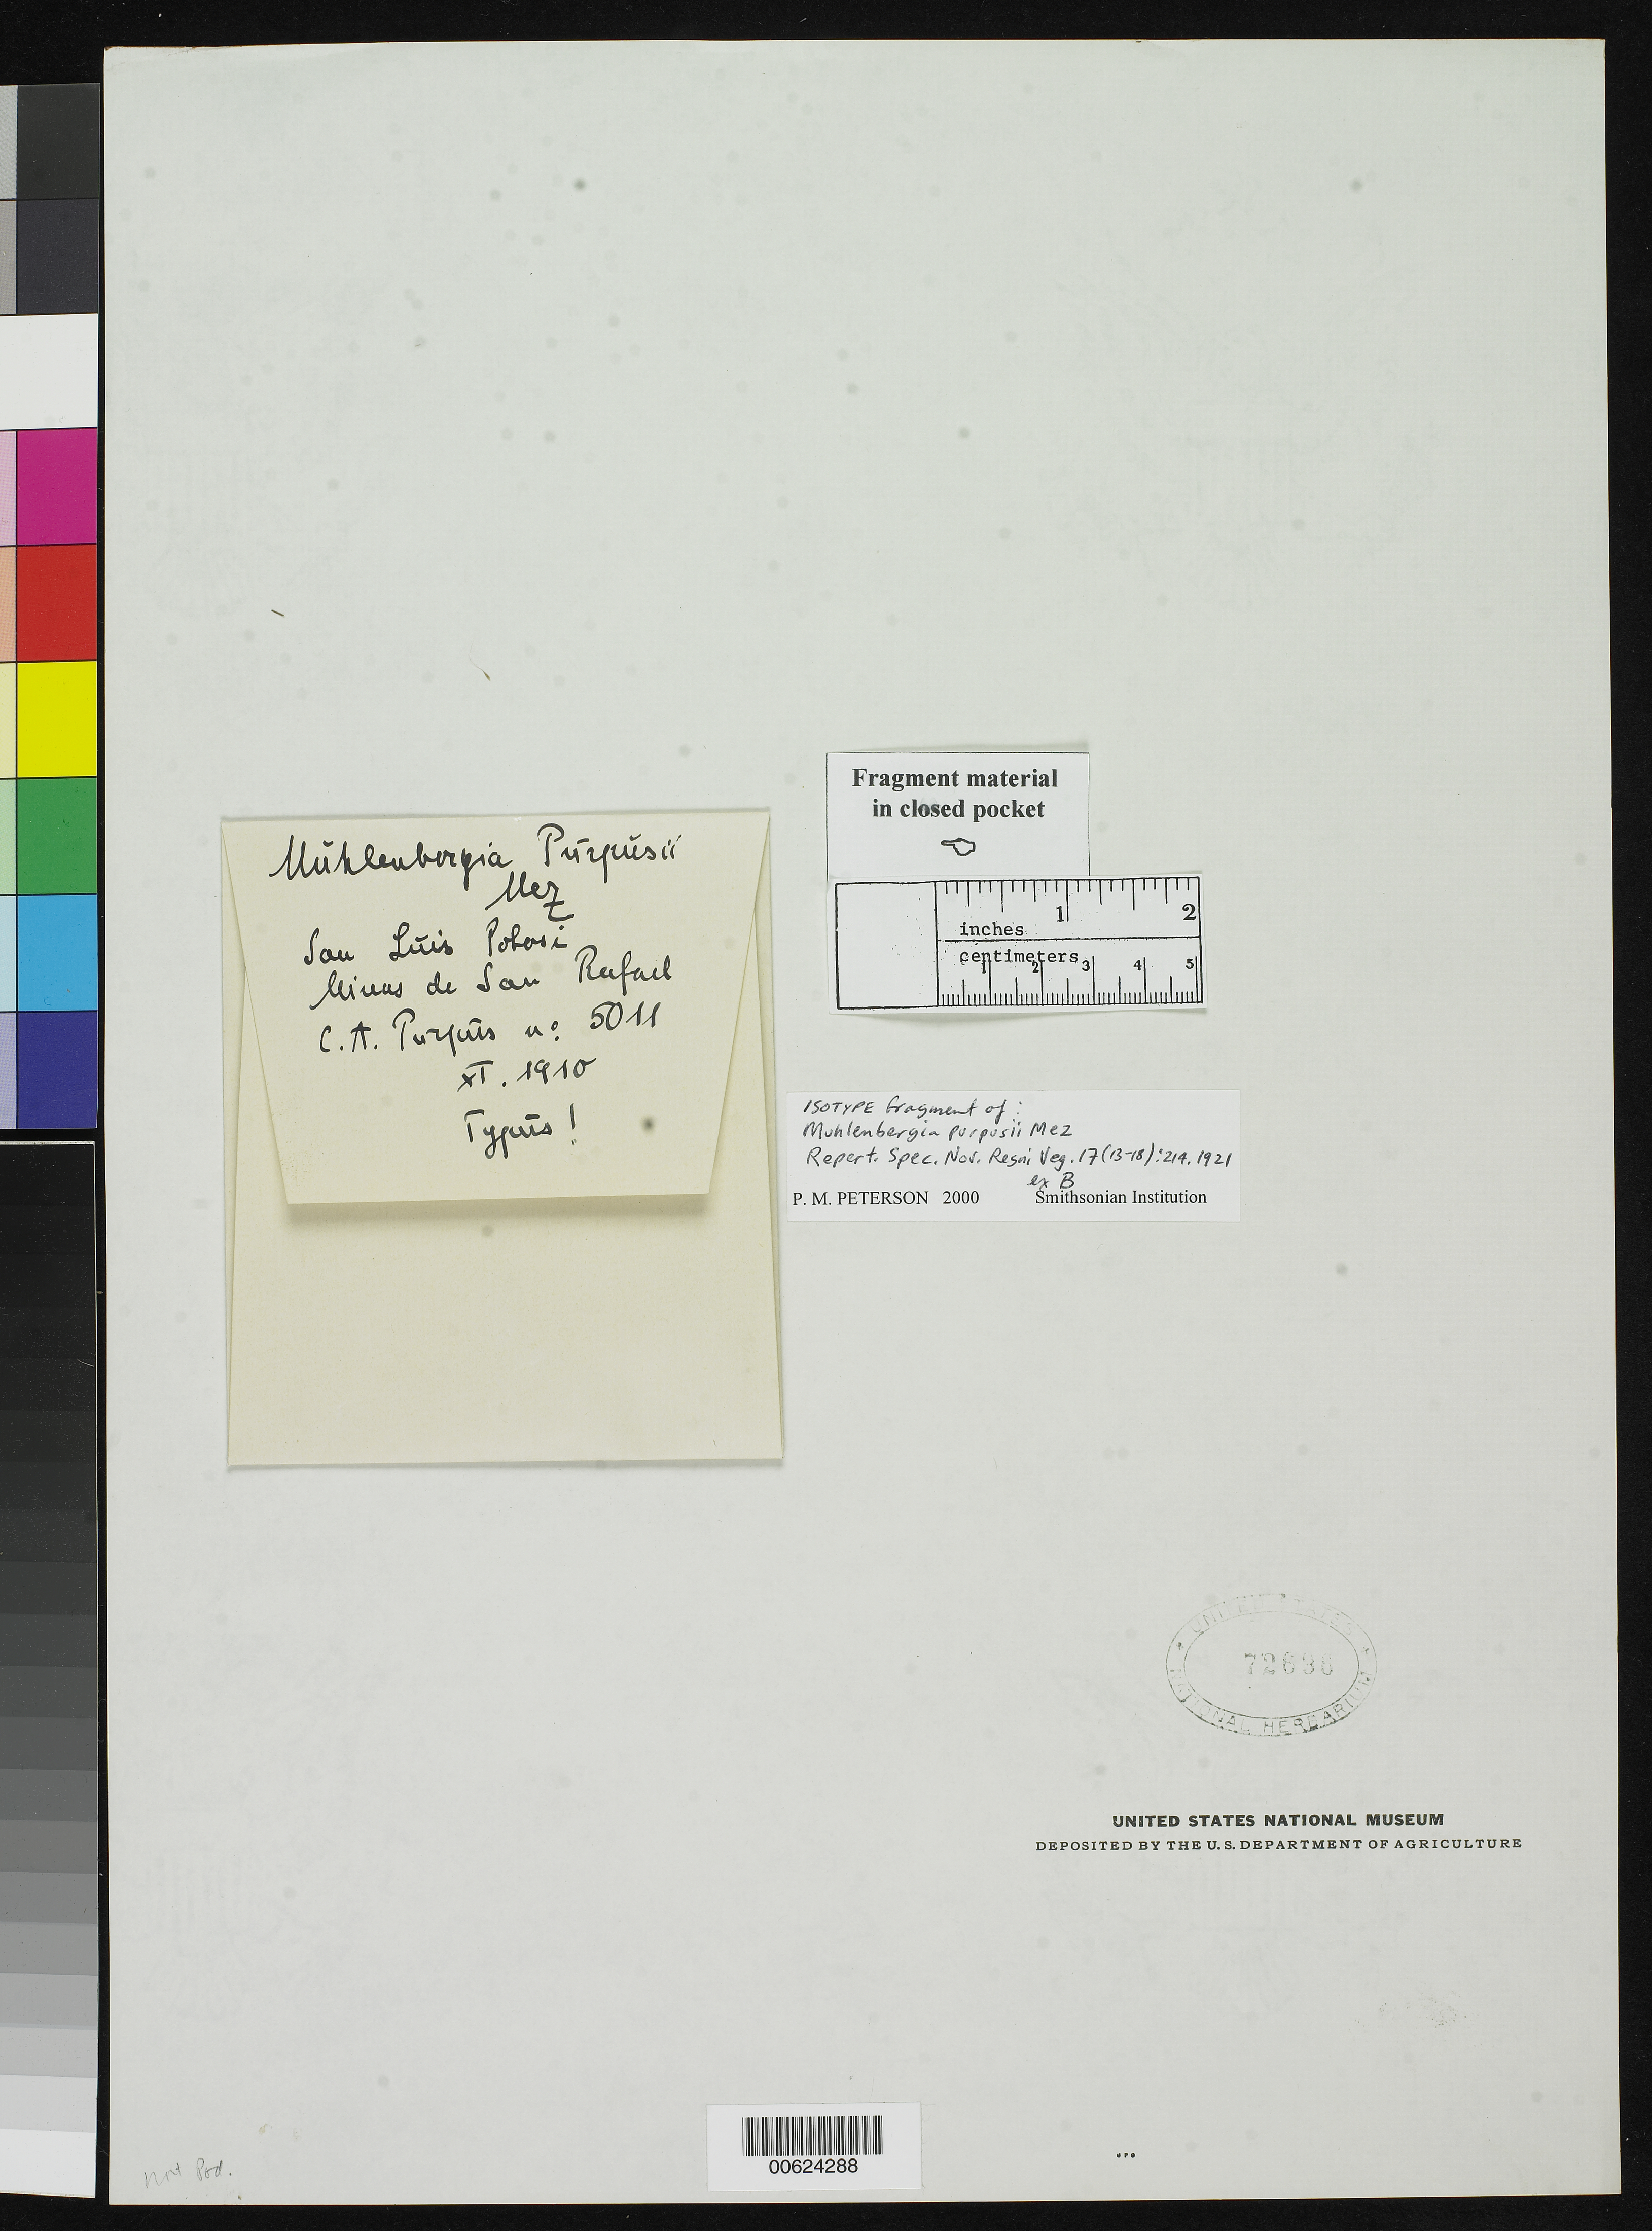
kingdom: Plantae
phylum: Tracheophyta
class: Liliopsida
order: Poales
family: Poaceae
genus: Muhlenbergia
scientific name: Muhlenbergia purpusii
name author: Mez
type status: Type Fragment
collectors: C. A. Purpus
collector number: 5011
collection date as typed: Nov 1910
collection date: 1910-11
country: Mexico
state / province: San Luis Potosí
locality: Minas de San Rafael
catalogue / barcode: US 72636